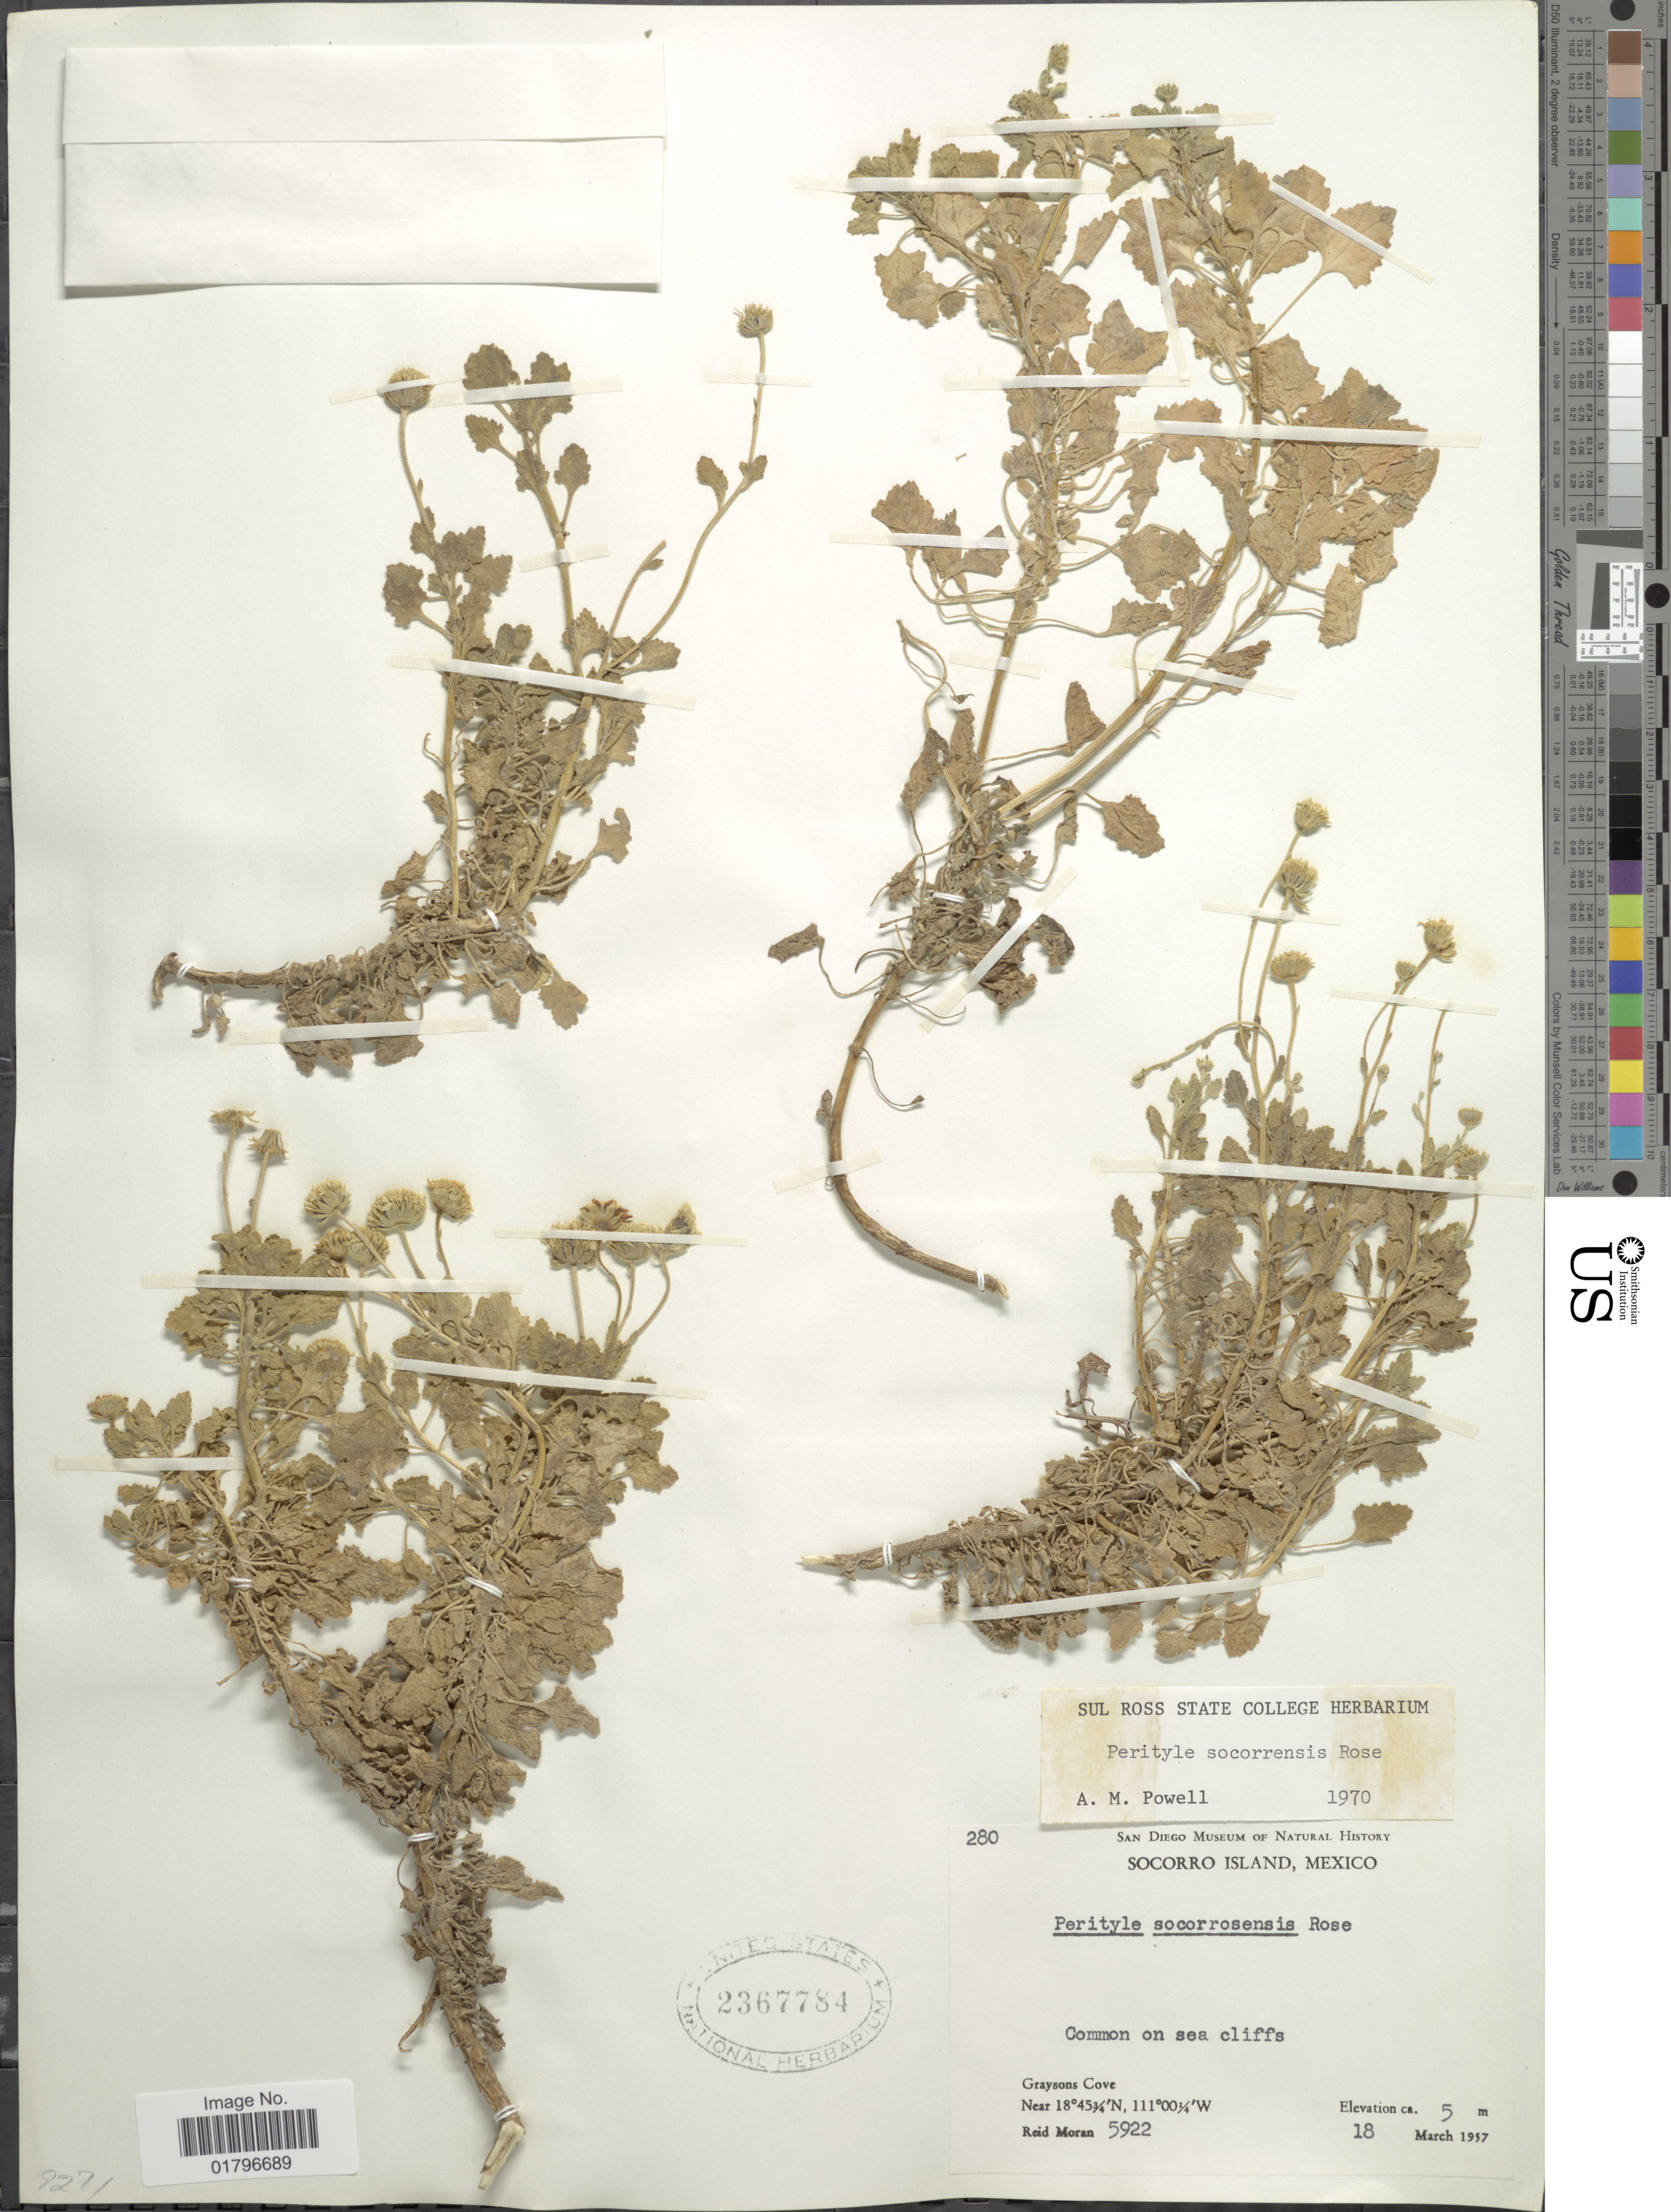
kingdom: Plantae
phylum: Tracheophyta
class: Magnoliopsida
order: Asterales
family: Asteraceae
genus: Perityle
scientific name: Perityle socorrosensis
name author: Rose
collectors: R. V. Moran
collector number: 5922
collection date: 1957-03-18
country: Mexico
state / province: Colima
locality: Socorro Island, Mexico. Graysons Cove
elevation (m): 5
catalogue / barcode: US 2367784